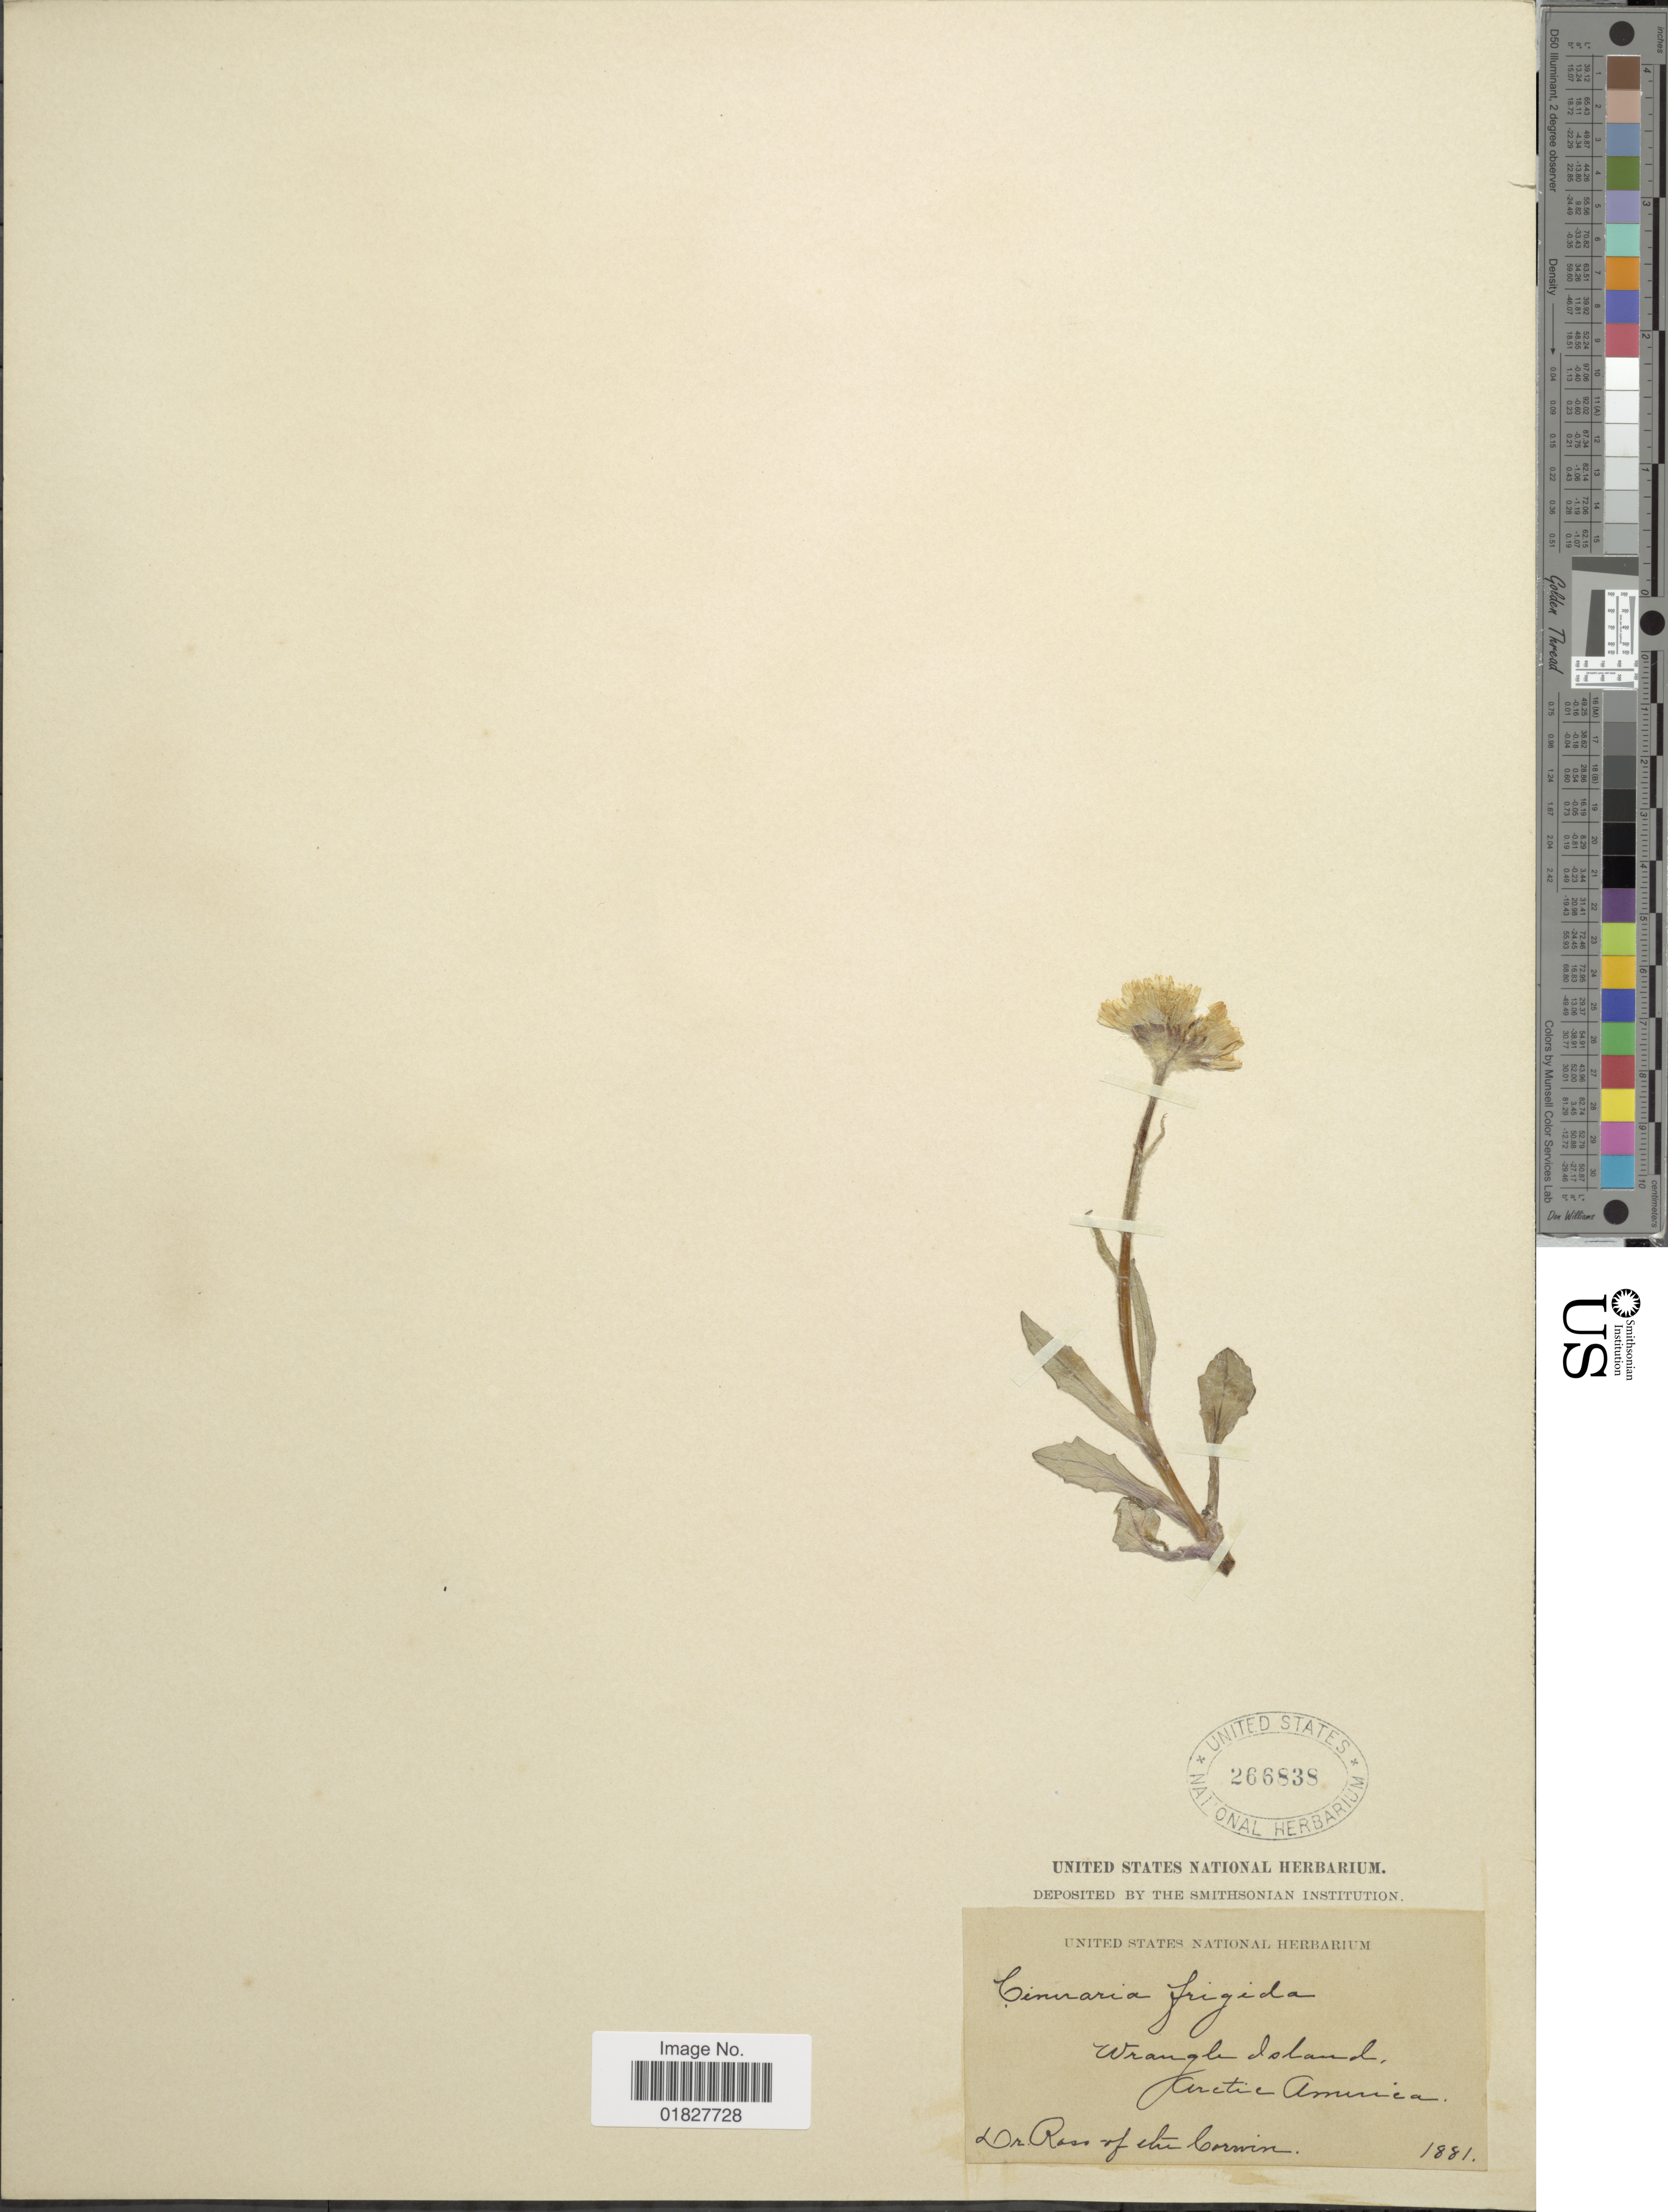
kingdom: Plantae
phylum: Tracheophyta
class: Magnoliopsida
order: Asterales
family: Asteraceae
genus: Cineraria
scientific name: Cineraria frigida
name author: Richardson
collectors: -. Ross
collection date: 1881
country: Russian Federation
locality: Wrangle Island, Arctic Amenica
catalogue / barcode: US 266838